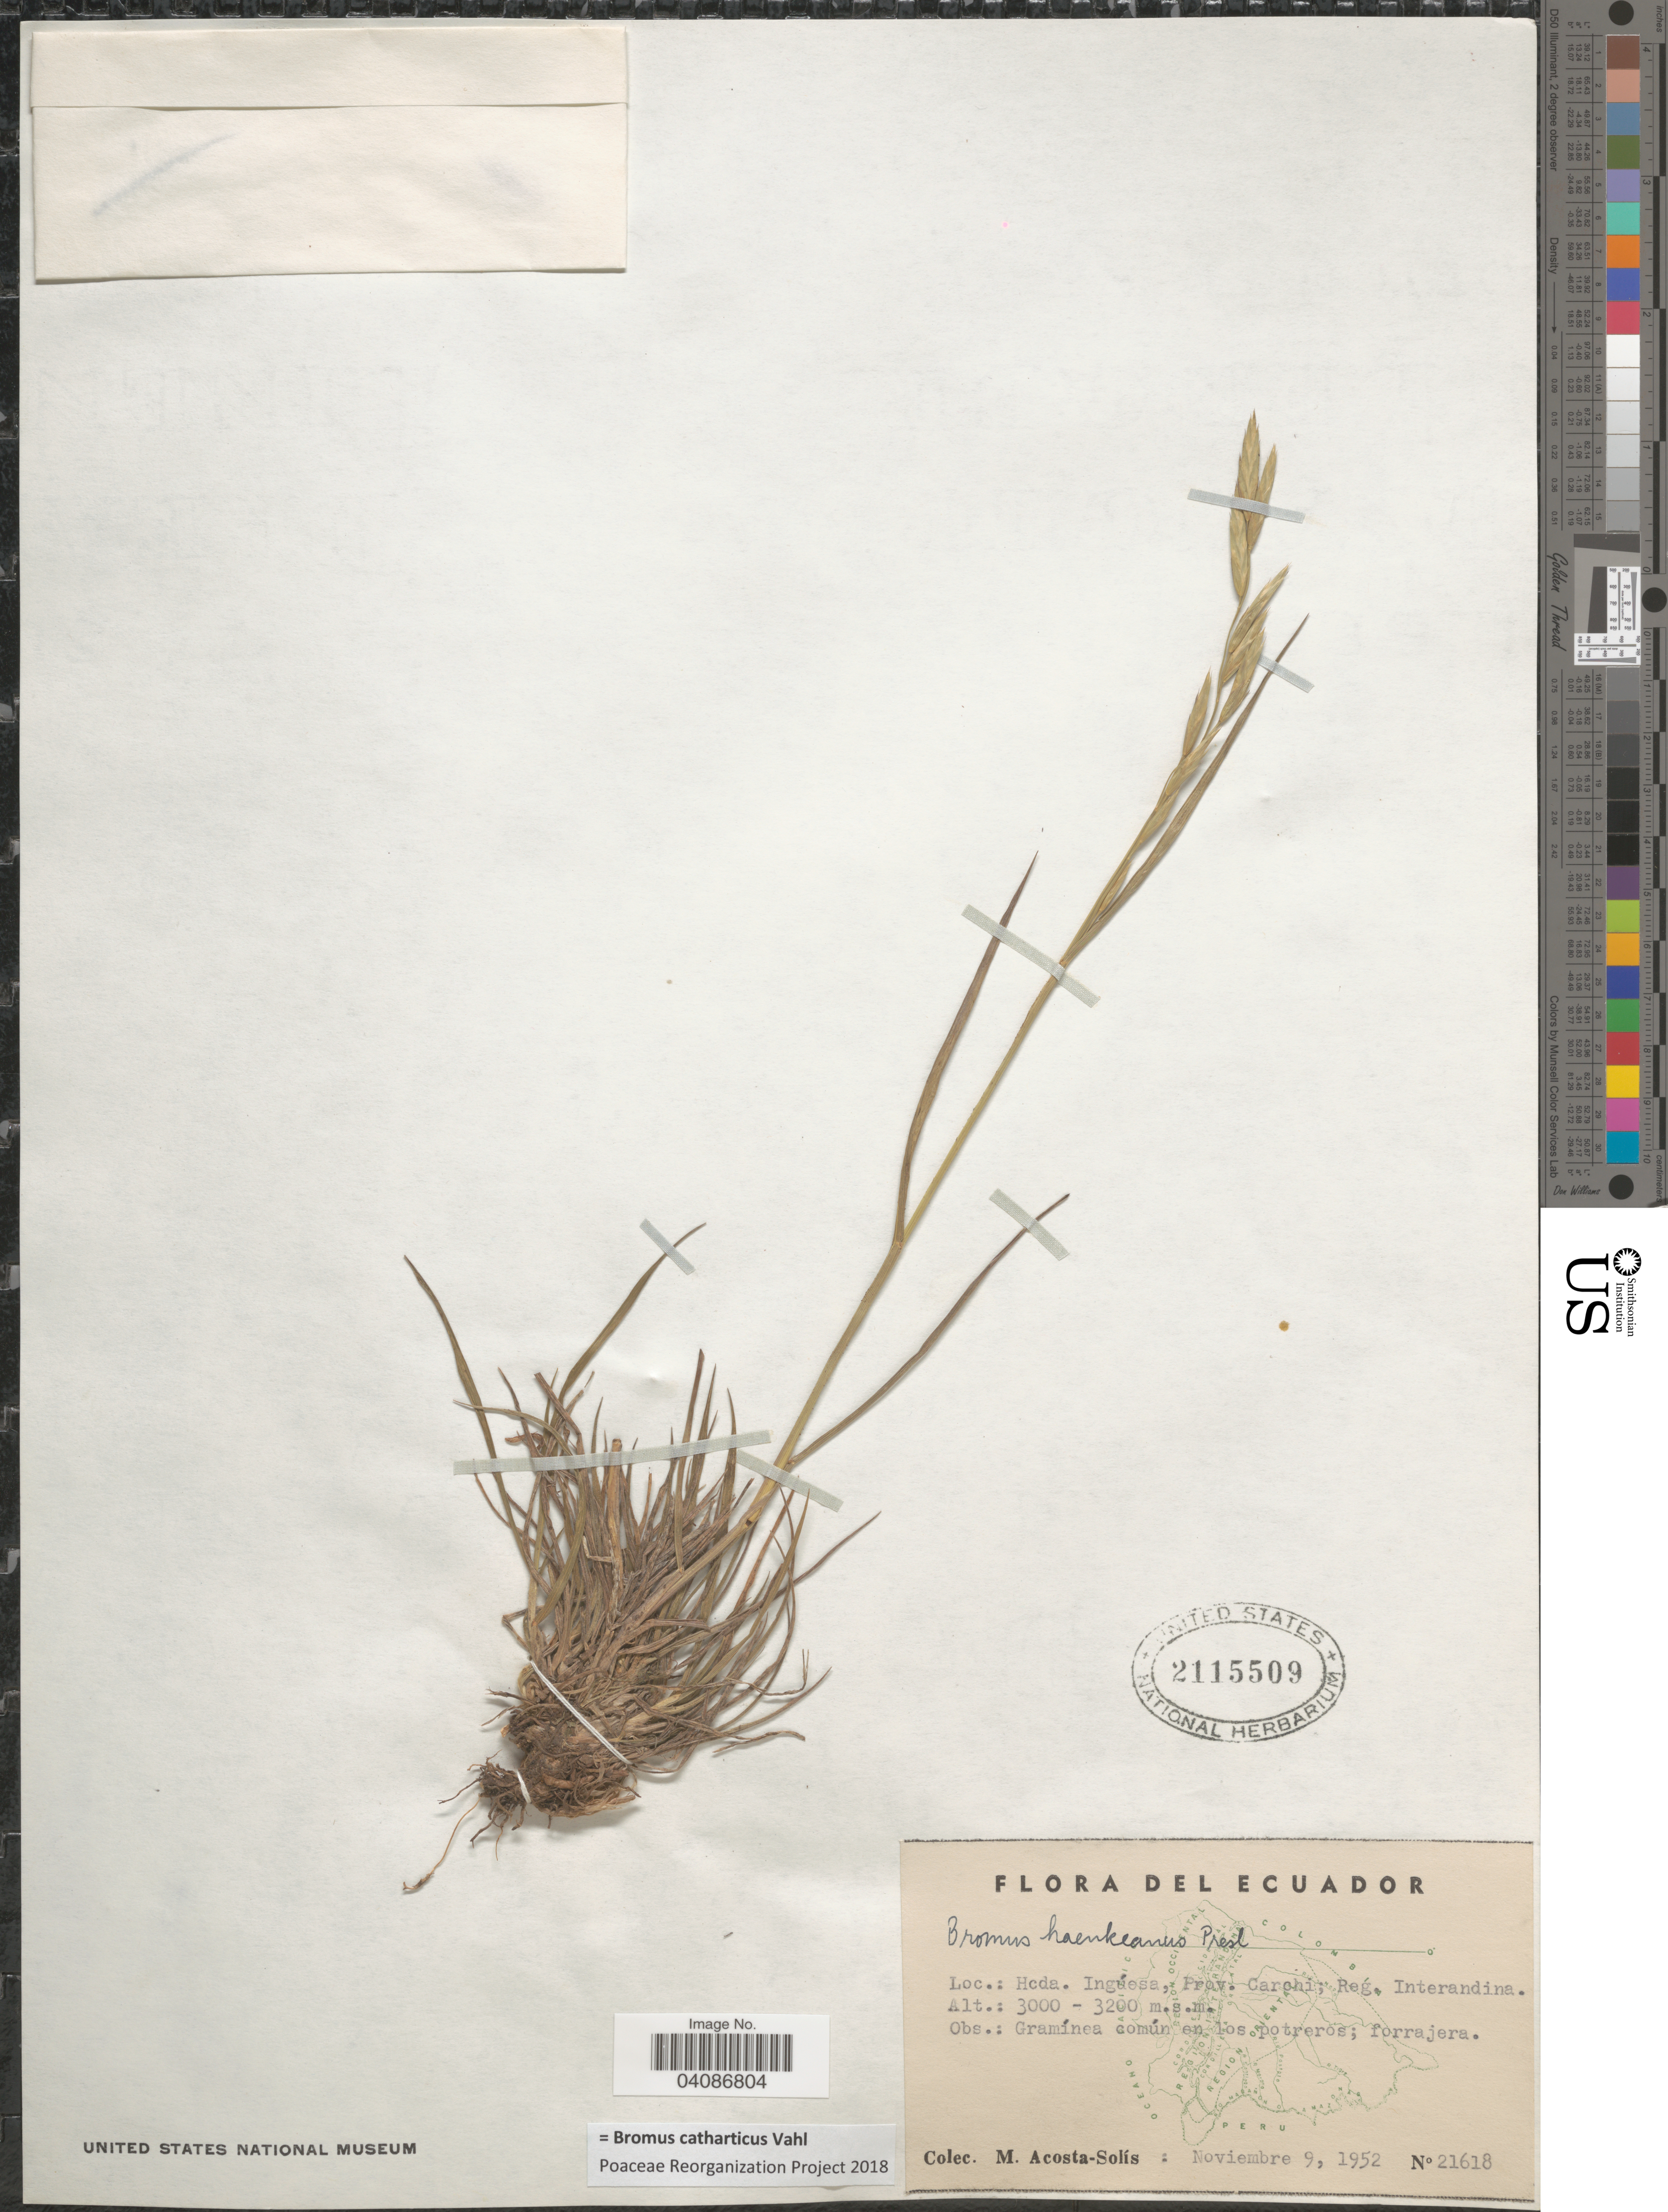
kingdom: Plantae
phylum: Tracheophyta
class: Liliopsida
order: Poales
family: Poaceae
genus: Bromus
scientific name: Bromus catharticus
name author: Vahl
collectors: M. Acosta Solis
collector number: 21618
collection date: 1952-11-09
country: Ecuador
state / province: Carchi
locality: Hcda. Ingúesa, Reǵ. Interandina.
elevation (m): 3000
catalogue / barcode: US 2115509